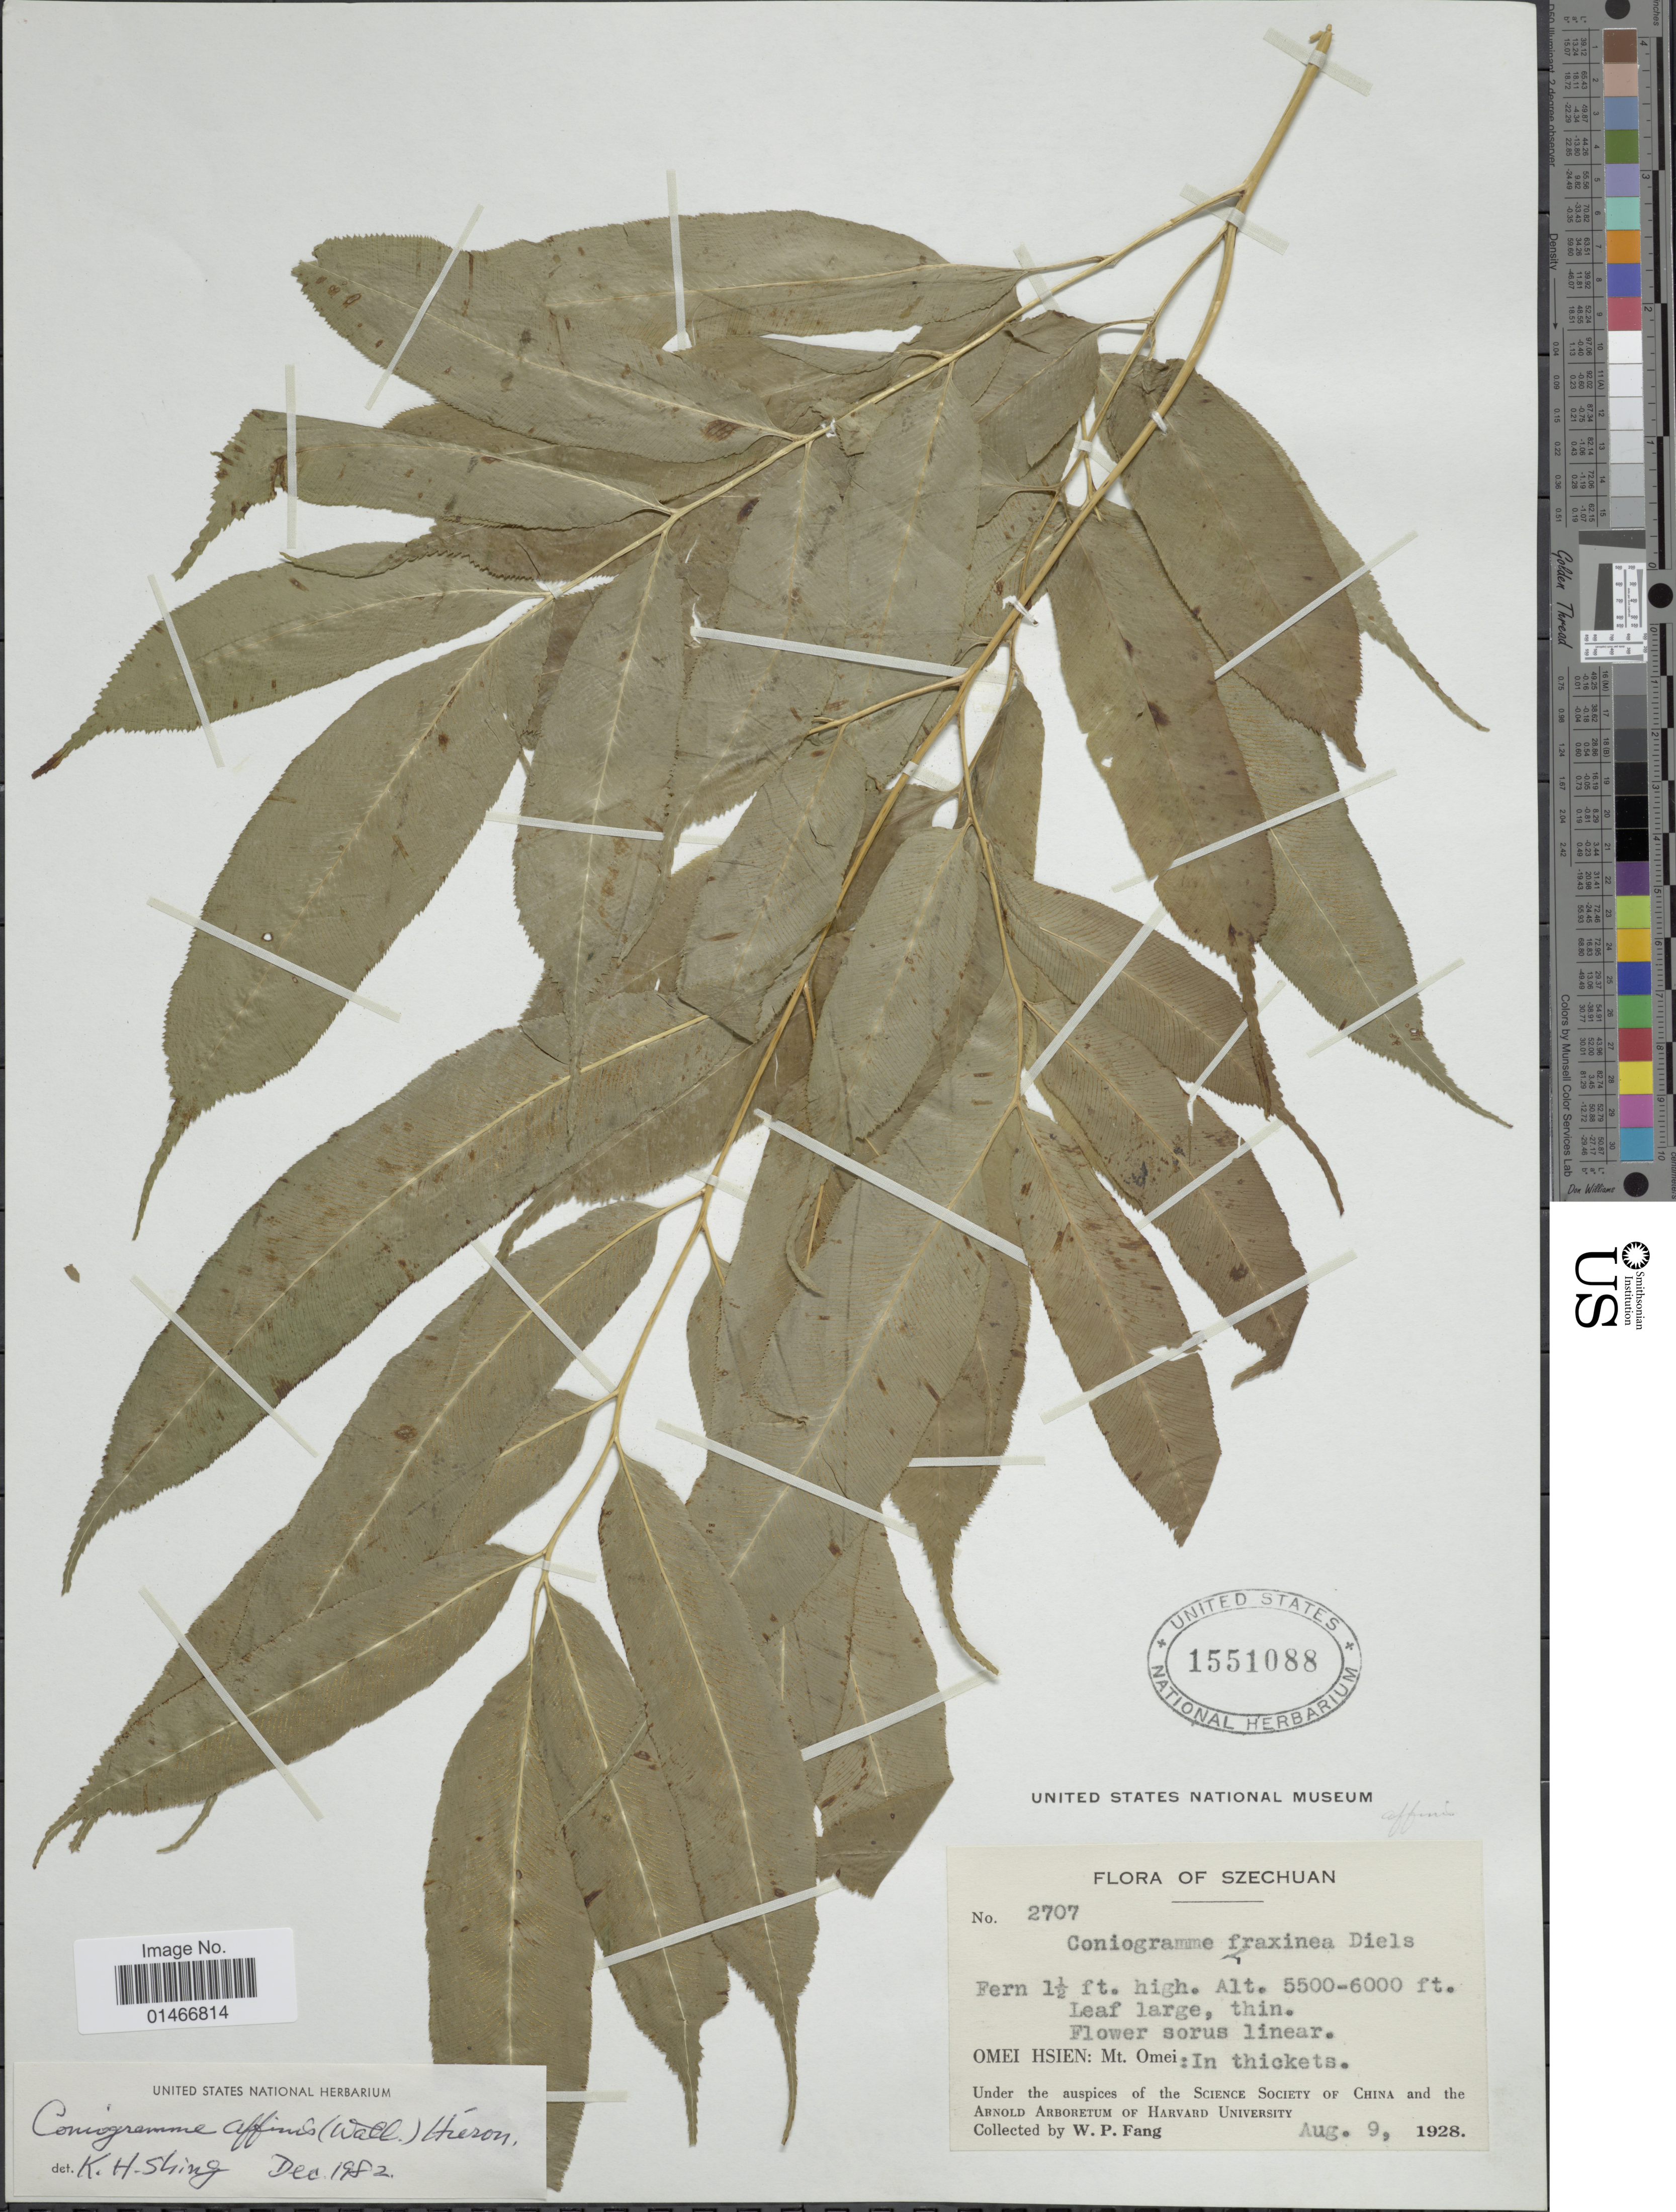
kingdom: Plantae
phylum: Tracheophyta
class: Polypodiopsida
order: Polypodiales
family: Pteridaceae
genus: Coniogramme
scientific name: Coniogramme affinis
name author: Hieron.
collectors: W. P. Fang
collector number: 2707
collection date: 1928-08-09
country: China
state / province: Sichuan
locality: Szechuan. Omei Hsien: Mt. Omei.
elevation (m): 1676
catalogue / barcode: US 1551088